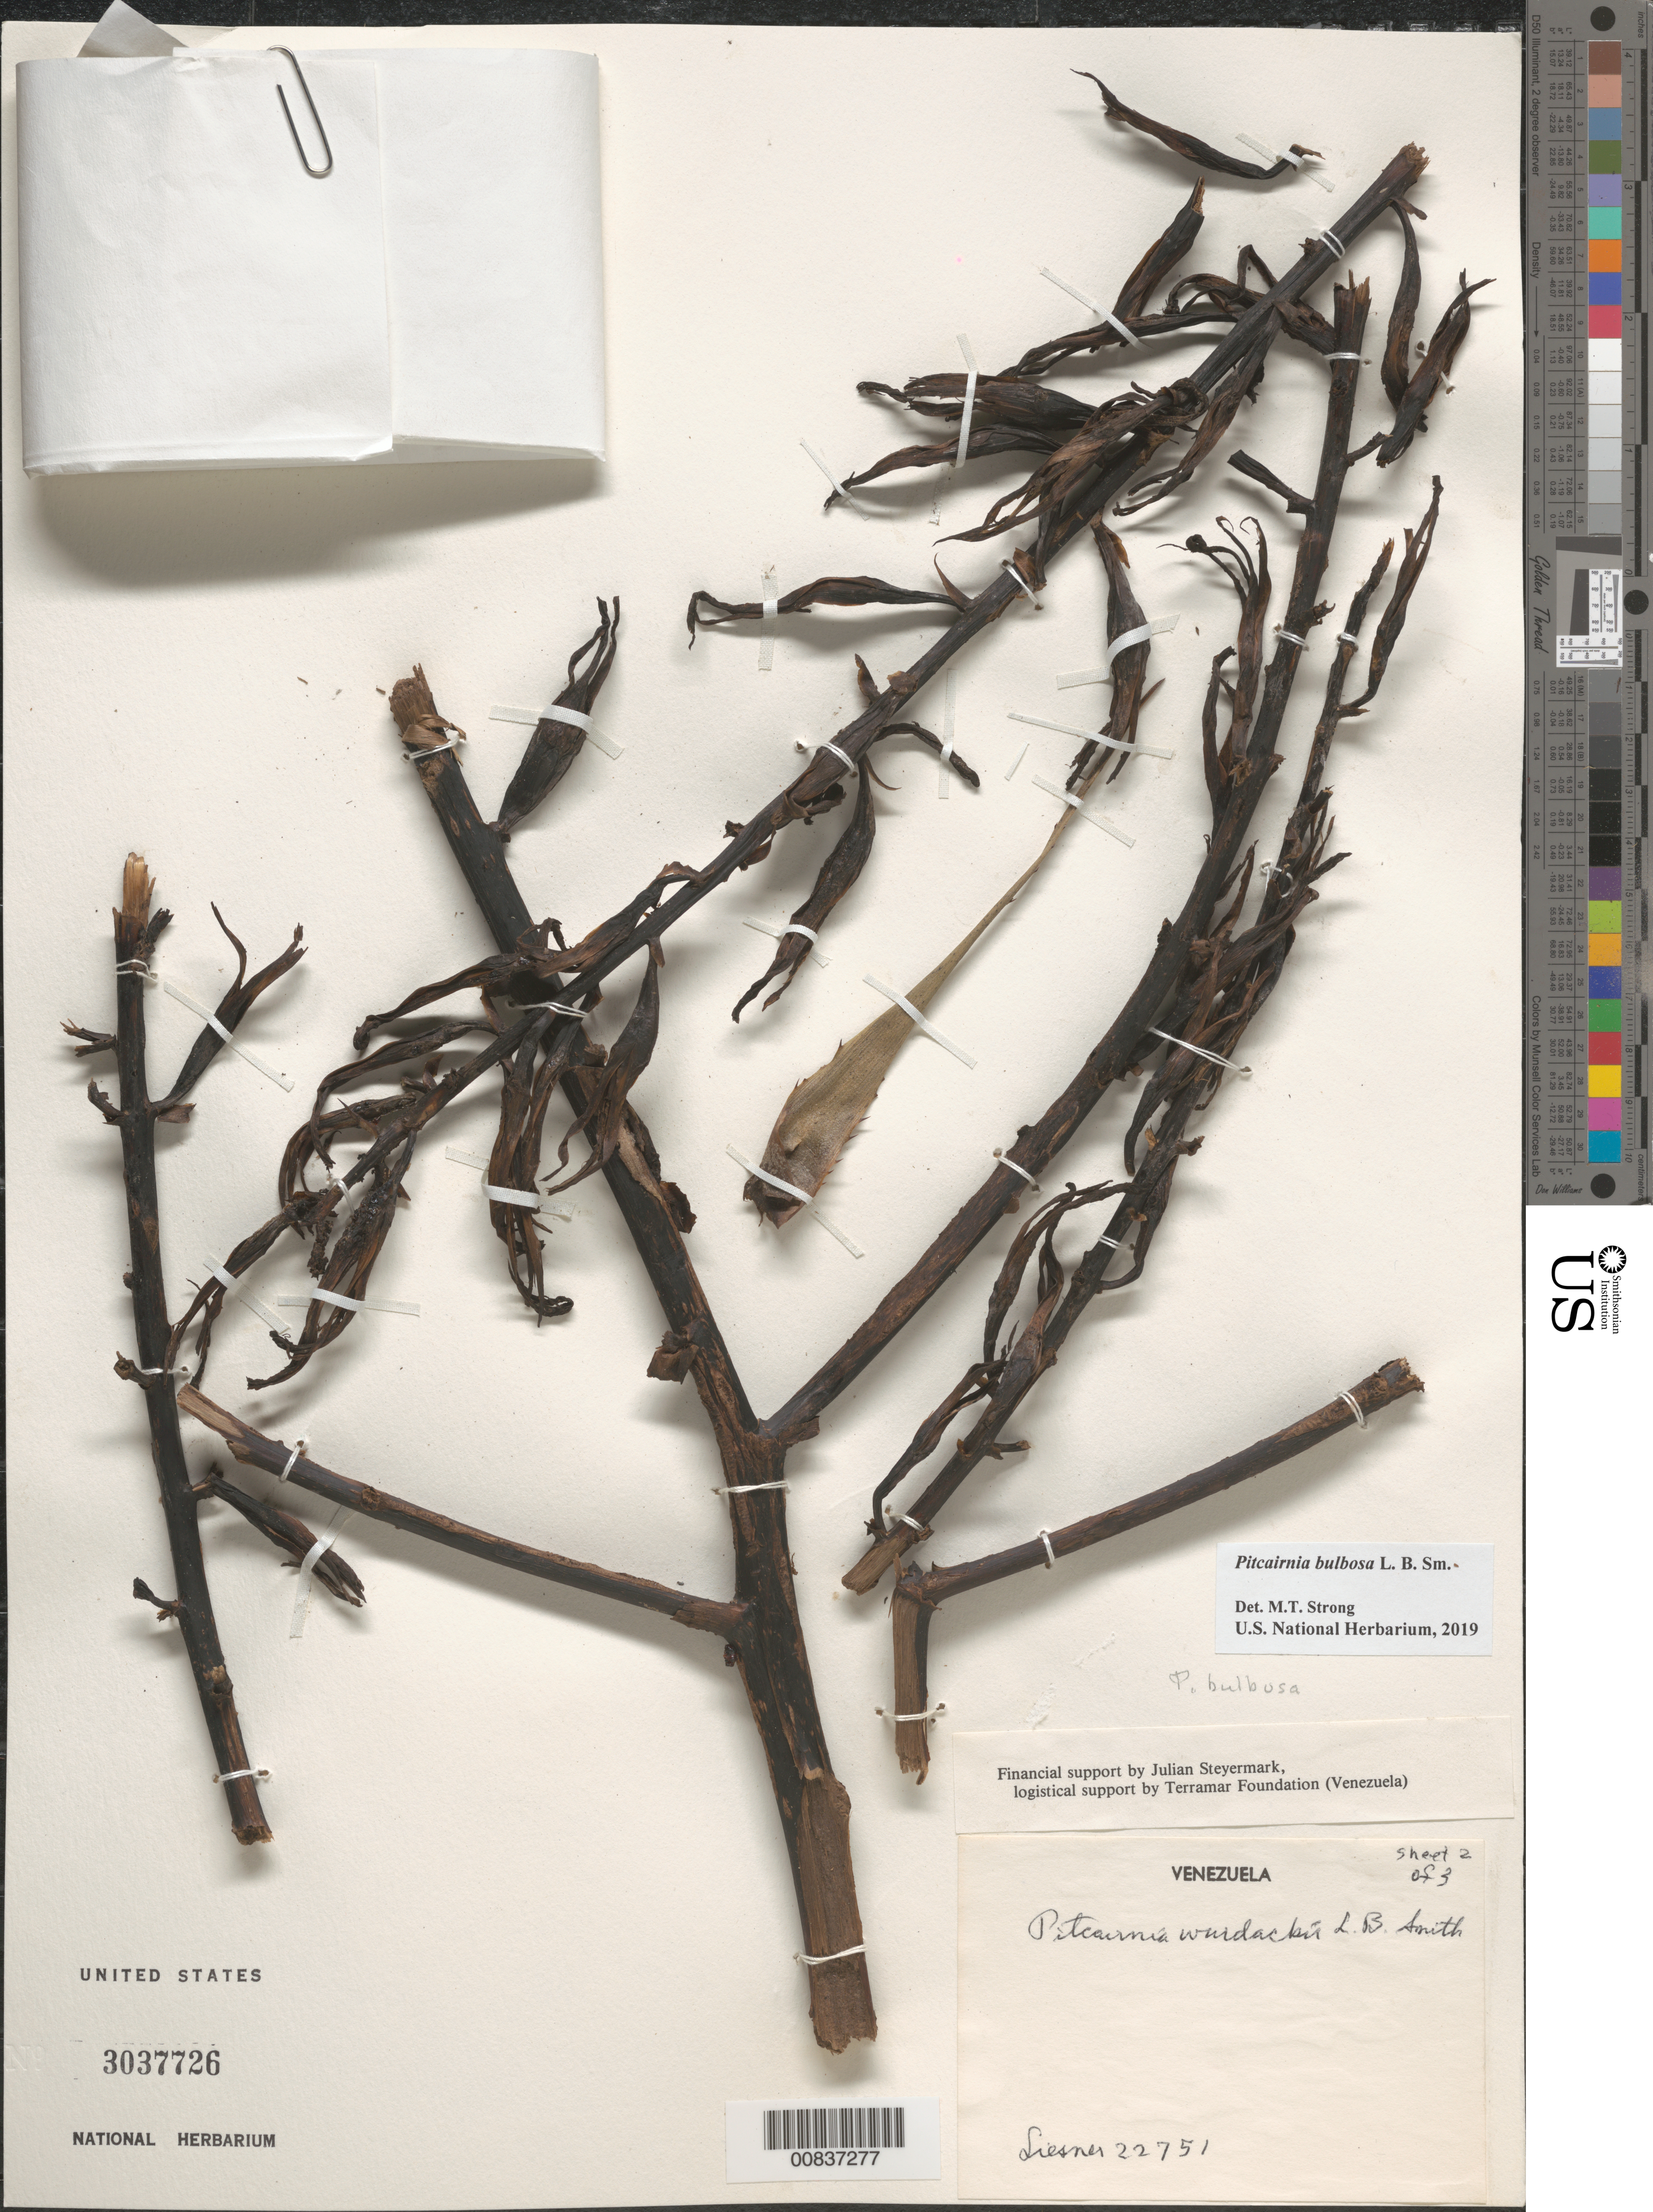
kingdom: Plantae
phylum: Tracheophyta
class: Liliopsida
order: Poales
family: Bromeliaceae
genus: Pitcairnia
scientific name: Pitcairnia bulbosa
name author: L.B. Sm.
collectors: -- Liesner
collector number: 22751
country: Venezuela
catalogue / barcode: US 3037726